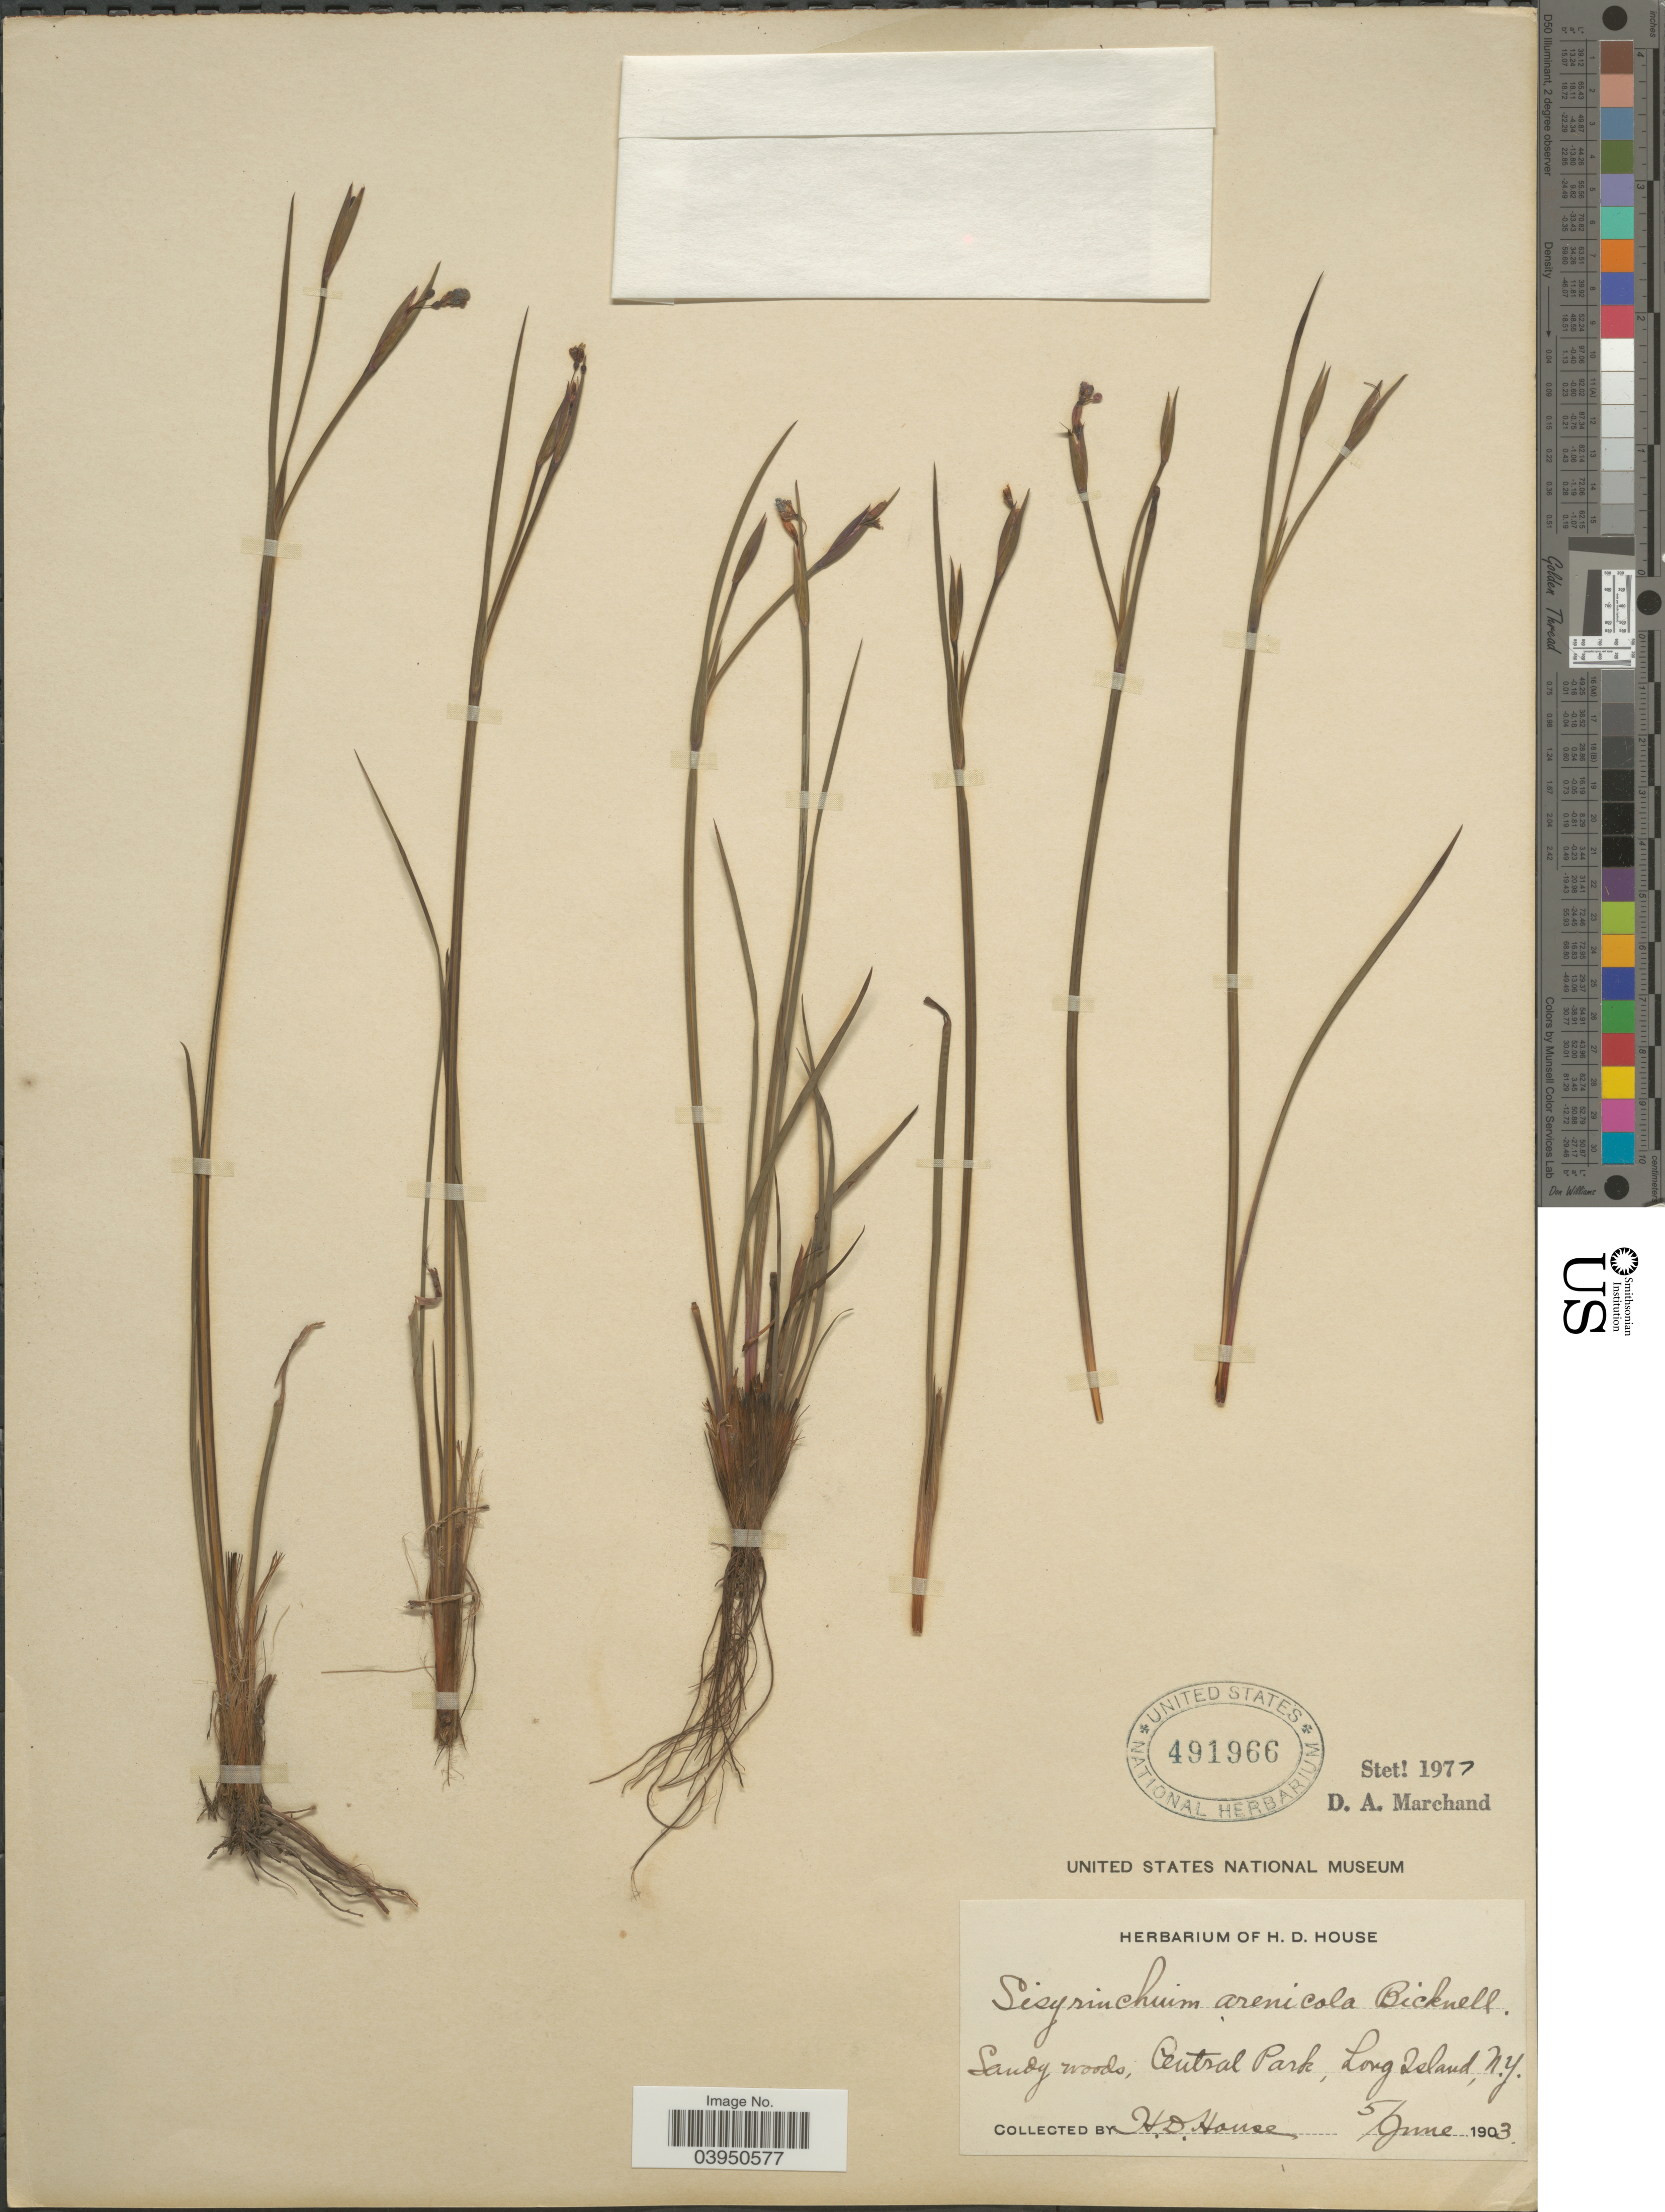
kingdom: Plantae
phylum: Tracheophyta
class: Liliopsida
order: Asparagales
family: Iridaceae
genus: Sisyrinchium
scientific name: Sisyrinchium arenicola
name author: E.P. Bicknell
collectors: H. D. House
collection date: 1903-06-05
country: United States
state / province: New York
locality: Sandy woods, Central Park, Long Island, N.Y.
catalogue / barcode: US 491966